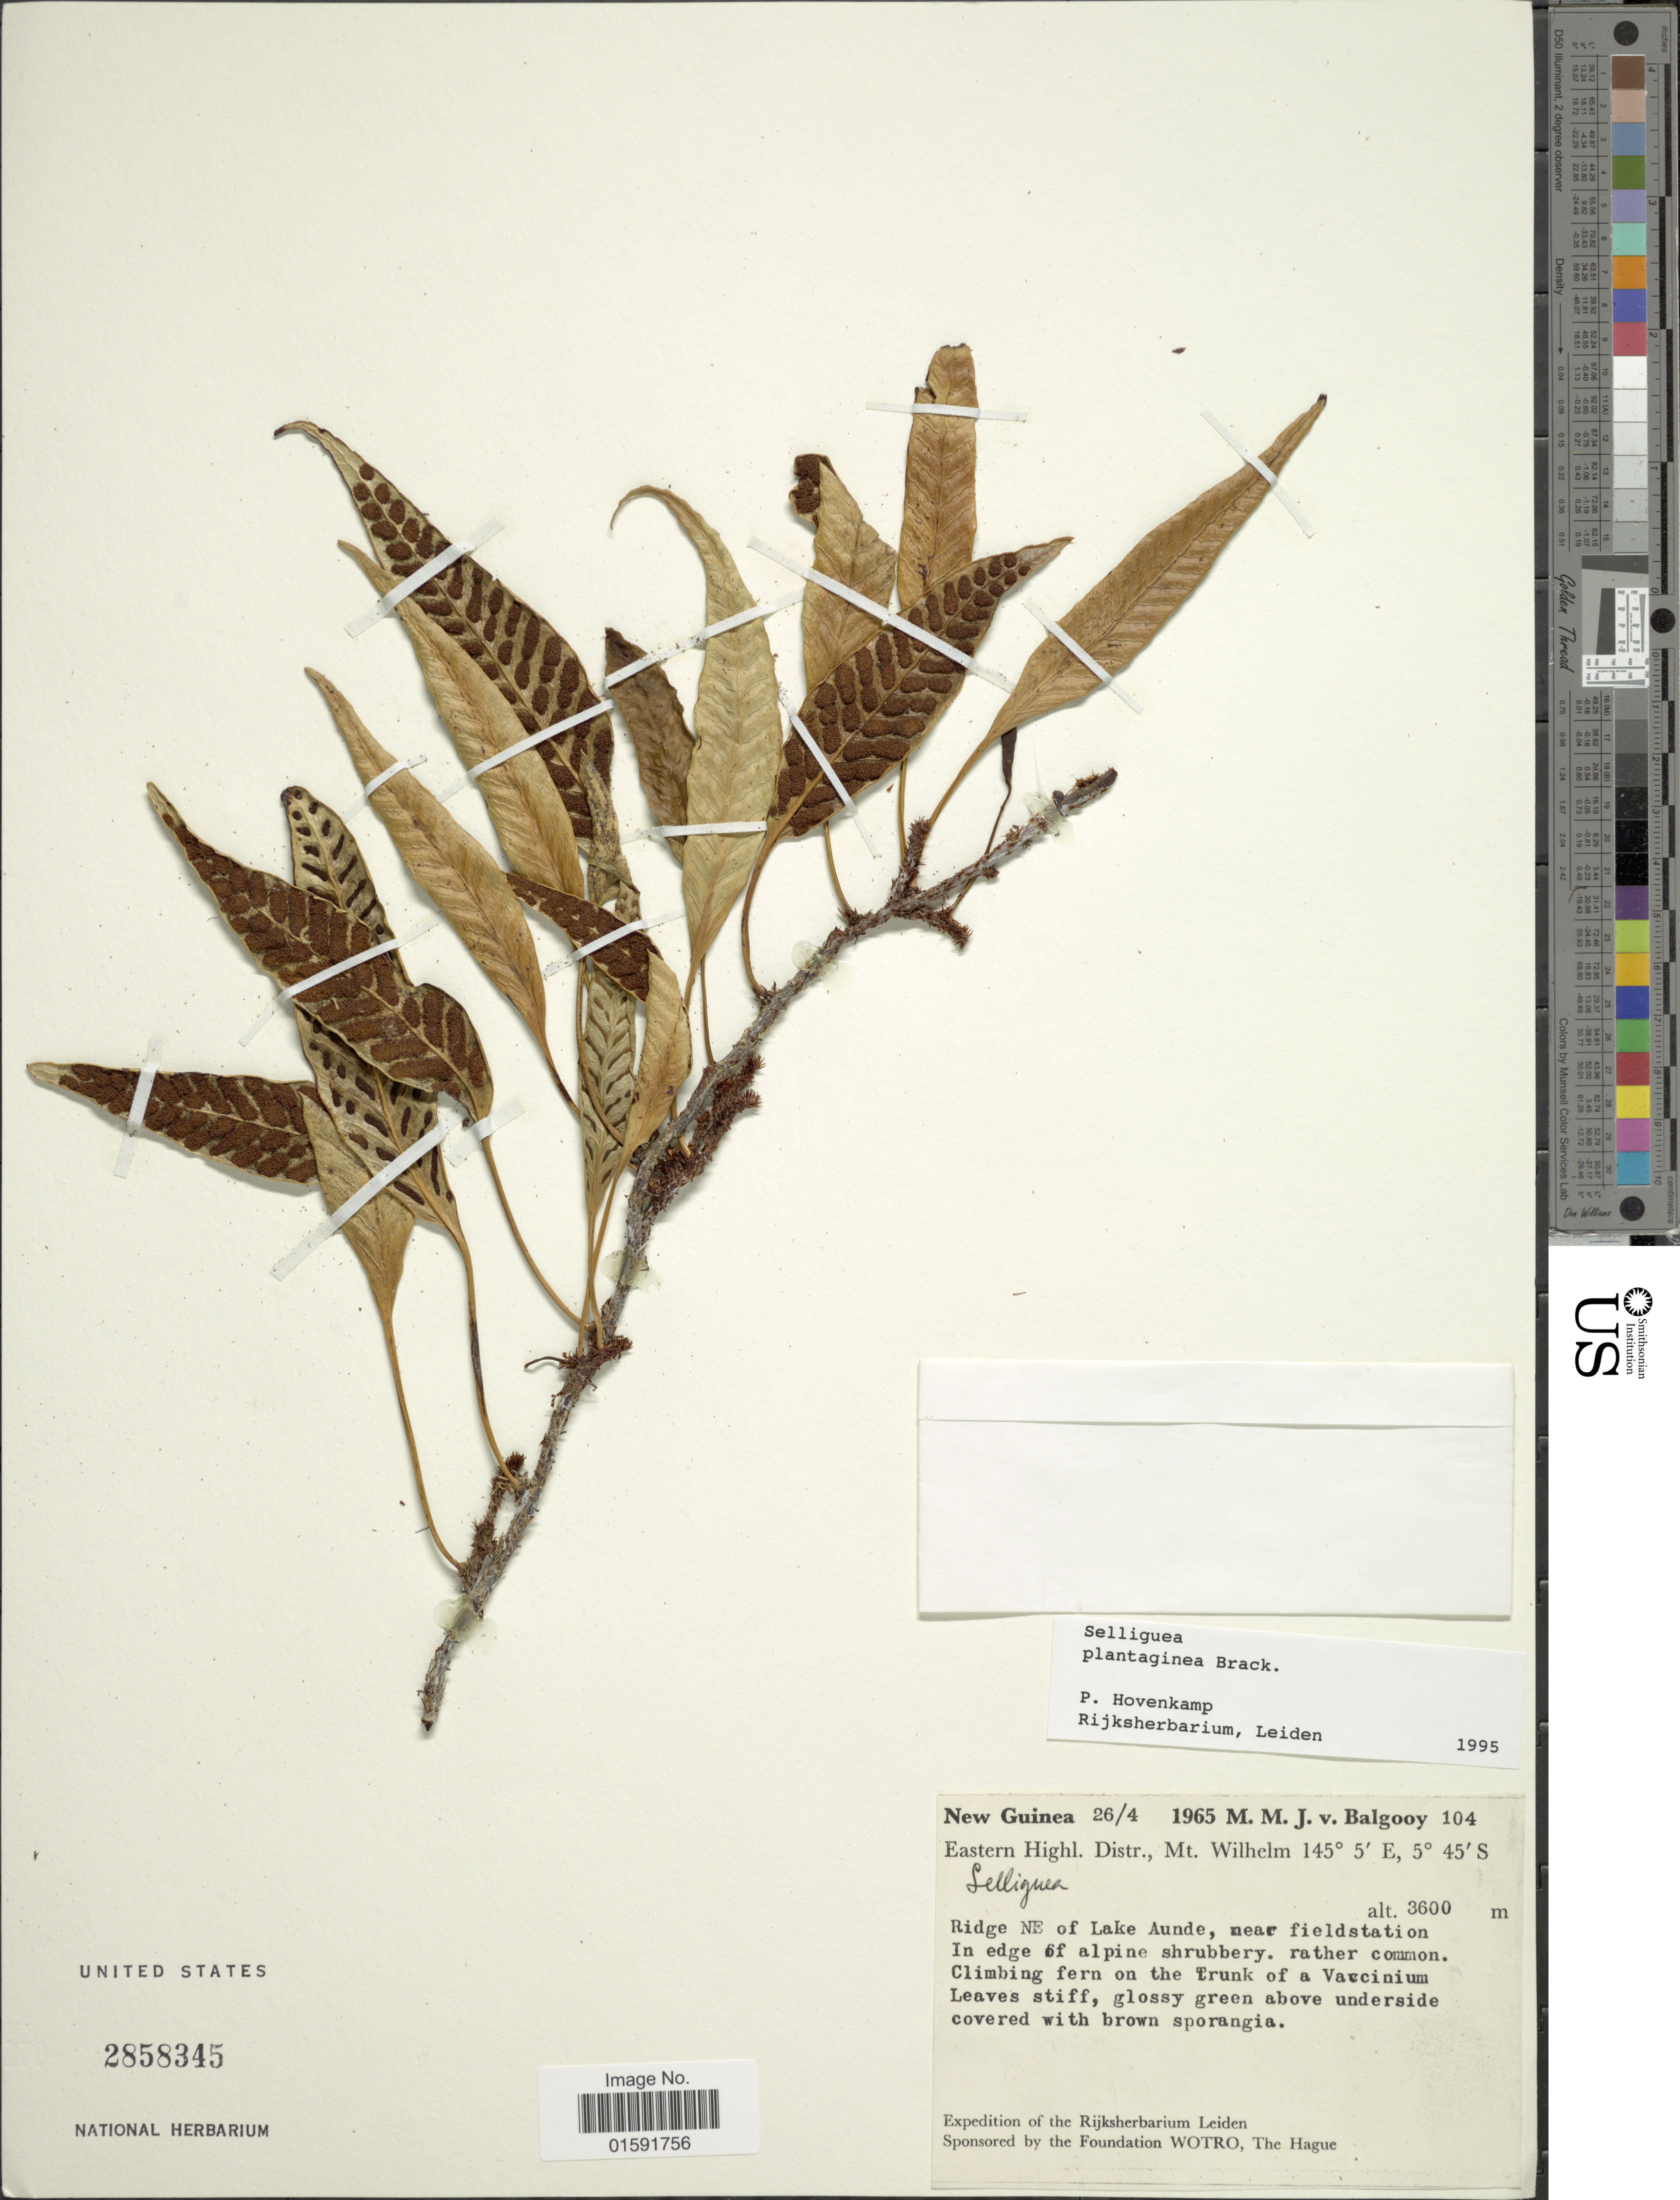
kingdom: Plantae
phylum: Tracheophyta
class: Polypodiopsida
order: Polypodiales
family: Polypodiaceae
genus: Selliguea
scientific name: Selliguea plantaginea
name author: Brack. in Wilkes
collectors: M. M. van Balgooy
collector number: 104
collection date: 1965-04-26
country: Papua New Guinea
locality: New Guinea, Eastern Highlands. Distr., Mt. Wilhelm, Ridge NE of Lake Aunde, near fieldstation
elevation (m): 3600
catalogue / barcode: US 2858345